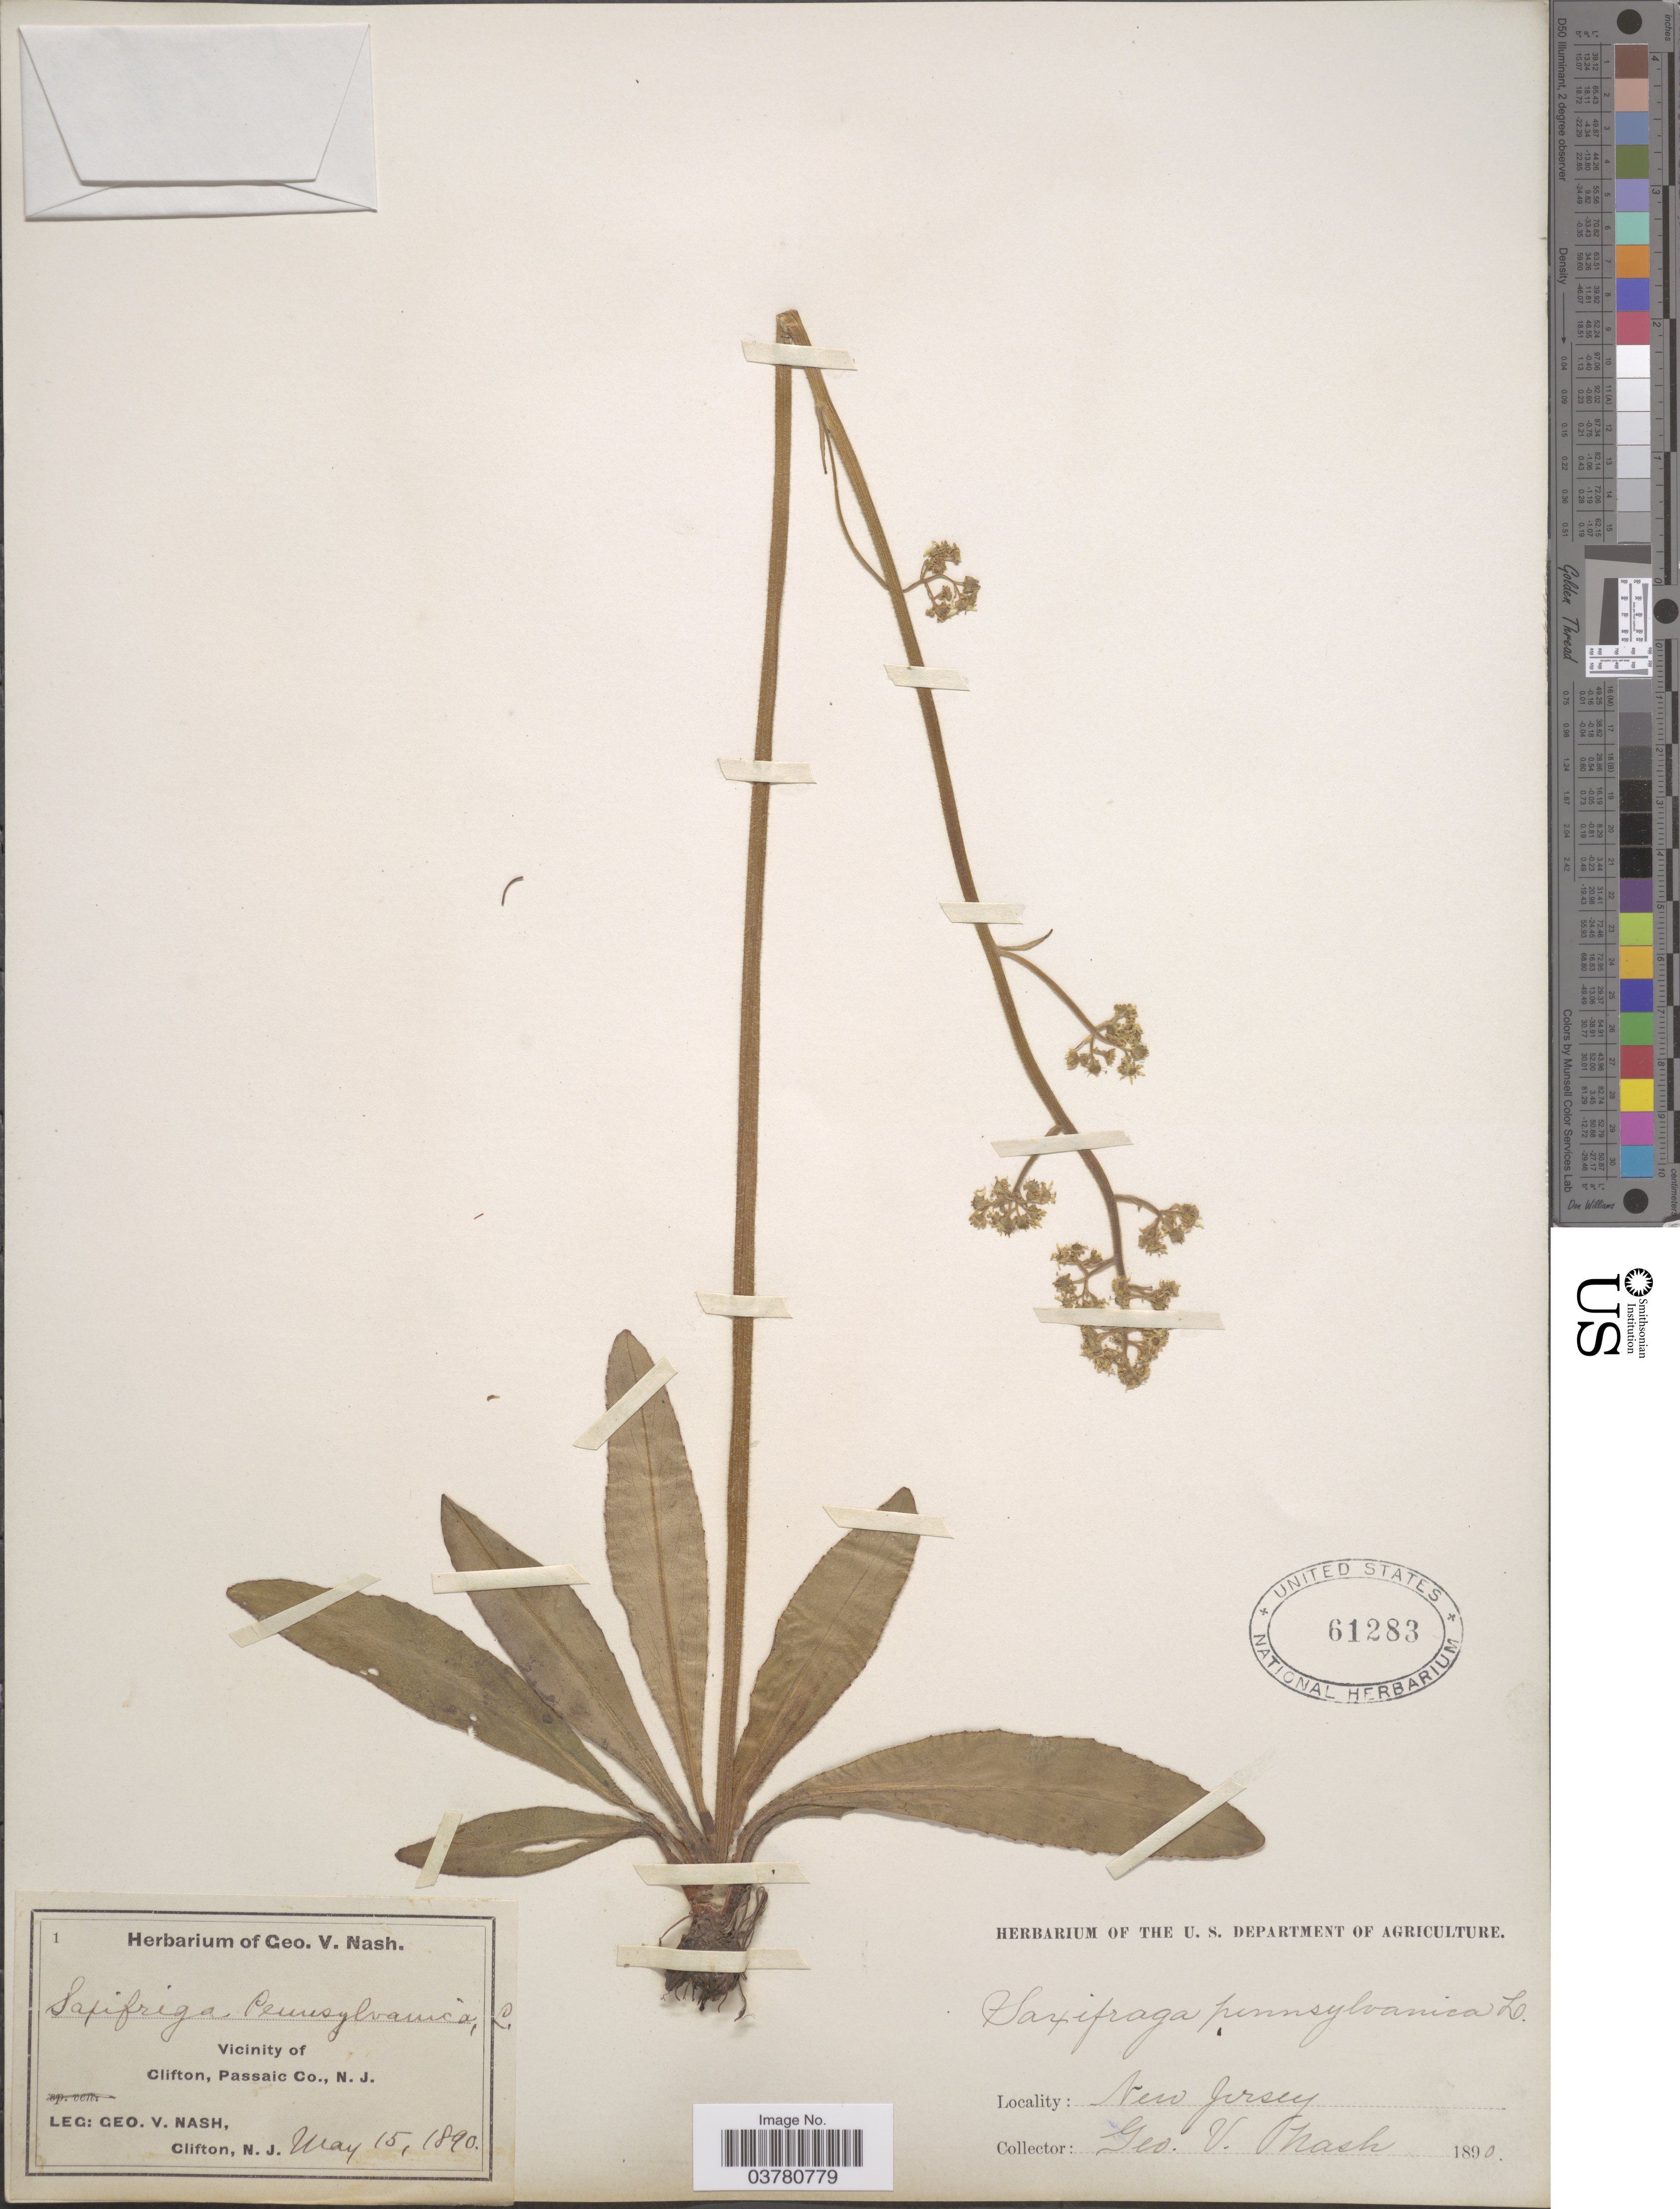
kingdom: Plantae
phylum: Tracheophyta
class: Magnoliopsida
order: Saxifragales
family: Saxifragaceae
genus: Micranthes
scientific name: Micranthes pensylvanica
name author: (L.) Haw.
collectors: G. V. Nash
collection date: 1890-05-15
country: United States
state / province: New Jersey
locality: Vicinity of Clifton, Passaic Co.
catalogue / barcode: US 61283